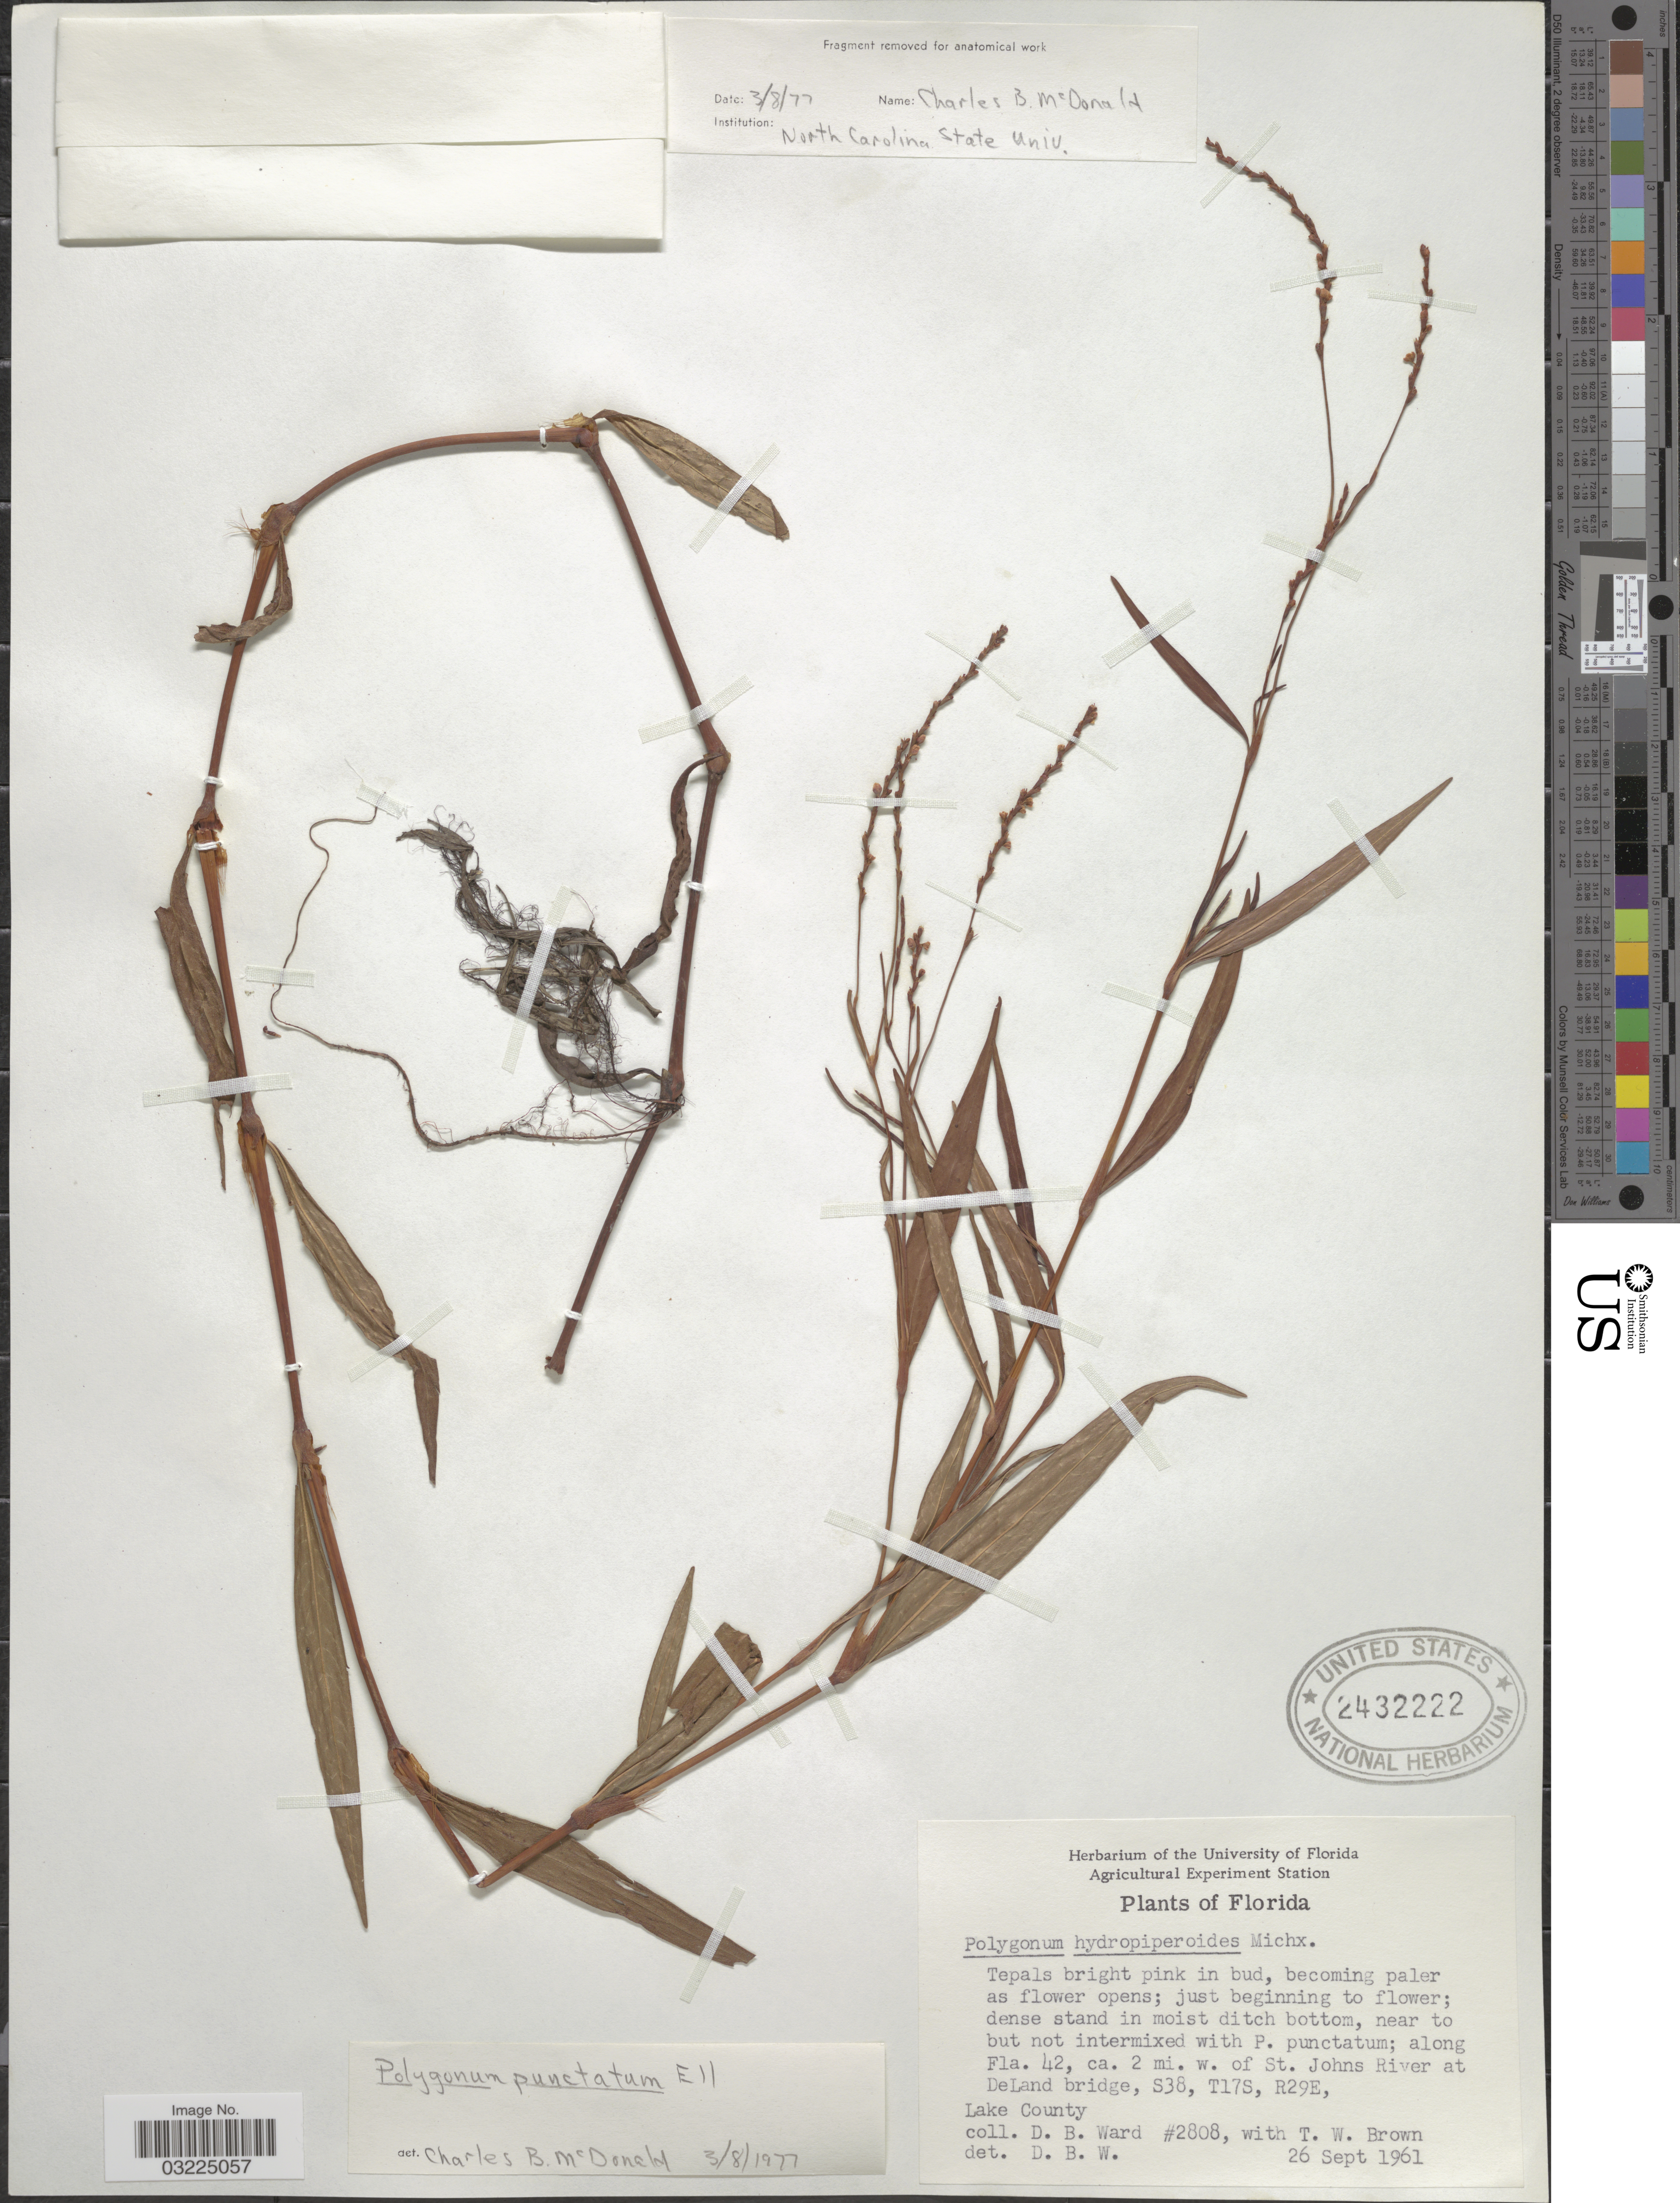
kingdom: Plantae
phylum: Tracheophyta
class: Magnoliopsida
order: Caryophyllales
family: Polygonaceae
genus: Persicaria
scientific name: Persicaria punctata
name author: (Elliott) Small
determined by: Atha, D. E.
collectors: D. B. Ward & T. Brown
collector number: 2808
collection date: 1961-09-26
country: United States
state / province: Florida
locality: Along Fla. 42, ca. 2 mi. w. of St. Johns River at DeLand bridge, S38, T17S, R29E, Lake County.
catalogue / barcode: US 2432222